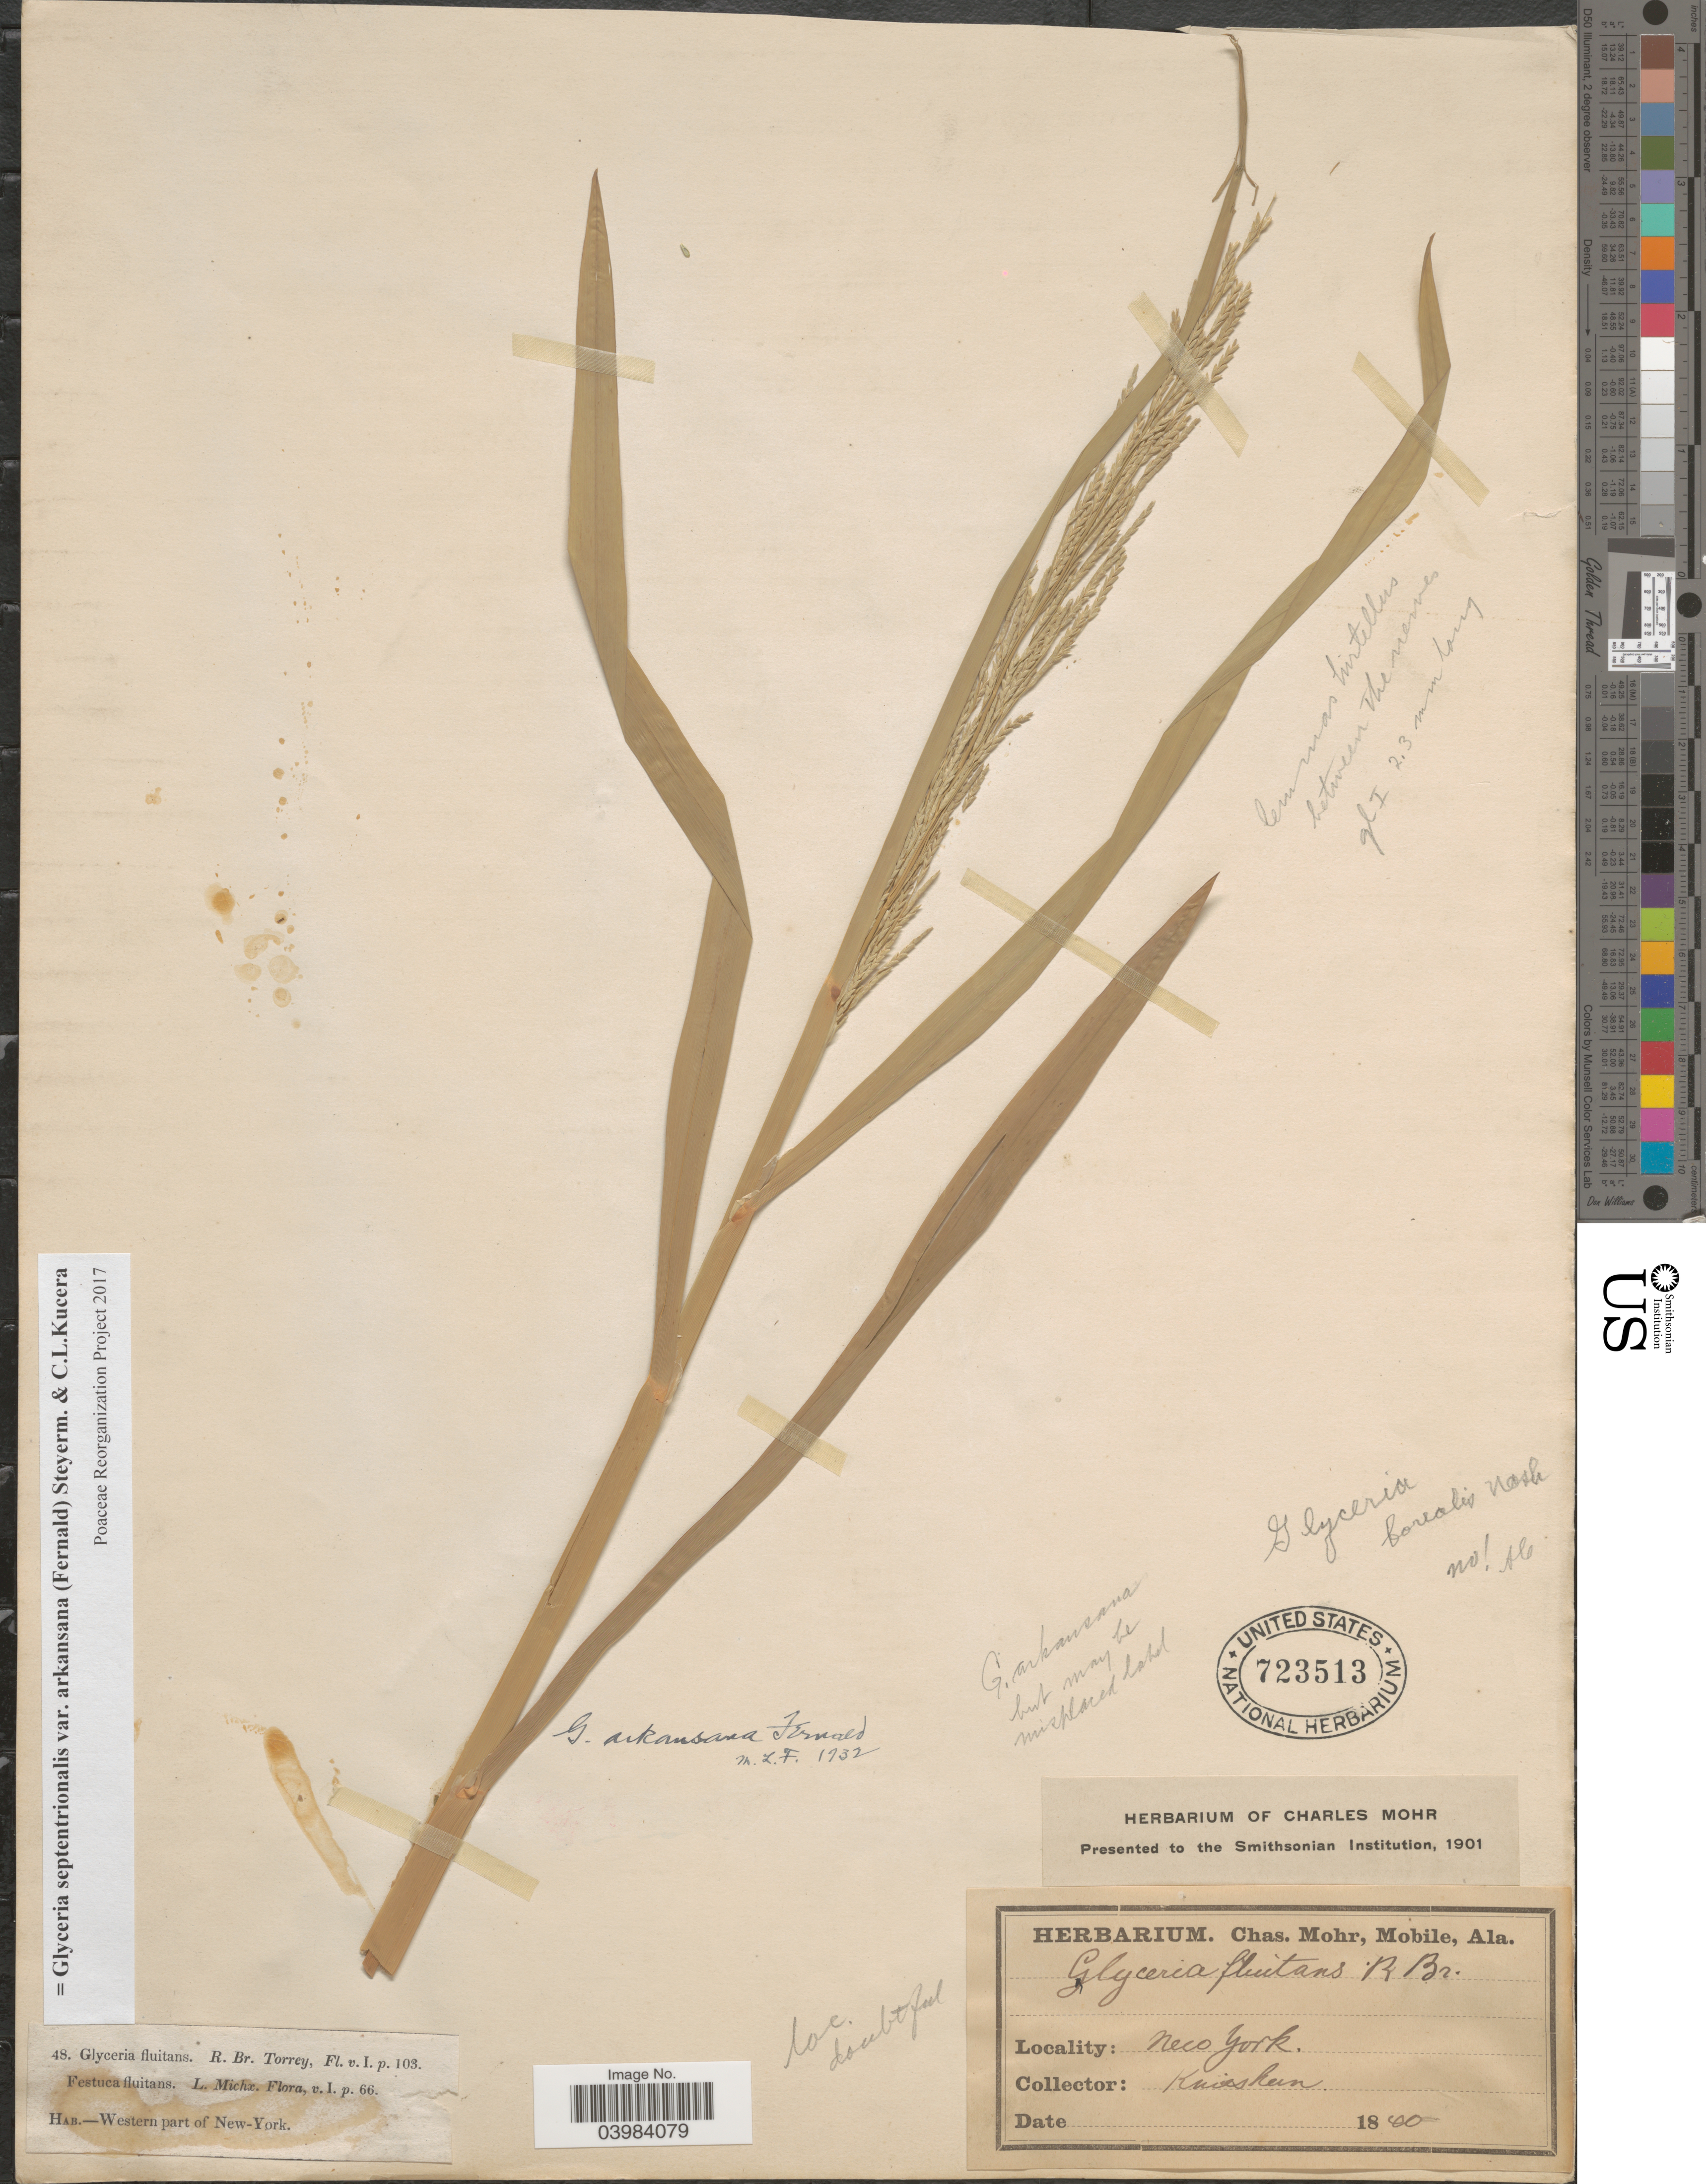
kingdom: Plantae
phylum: Tracheophyta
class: Liliopsida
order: Poales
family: Poaceae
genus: Glyceria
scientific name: Glyceria septentrionalis var. arkansana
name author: (Fernald) Steyerm. & Kucera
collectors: Knoskun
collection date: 1840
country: United States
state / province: New York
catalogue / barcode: US 723513